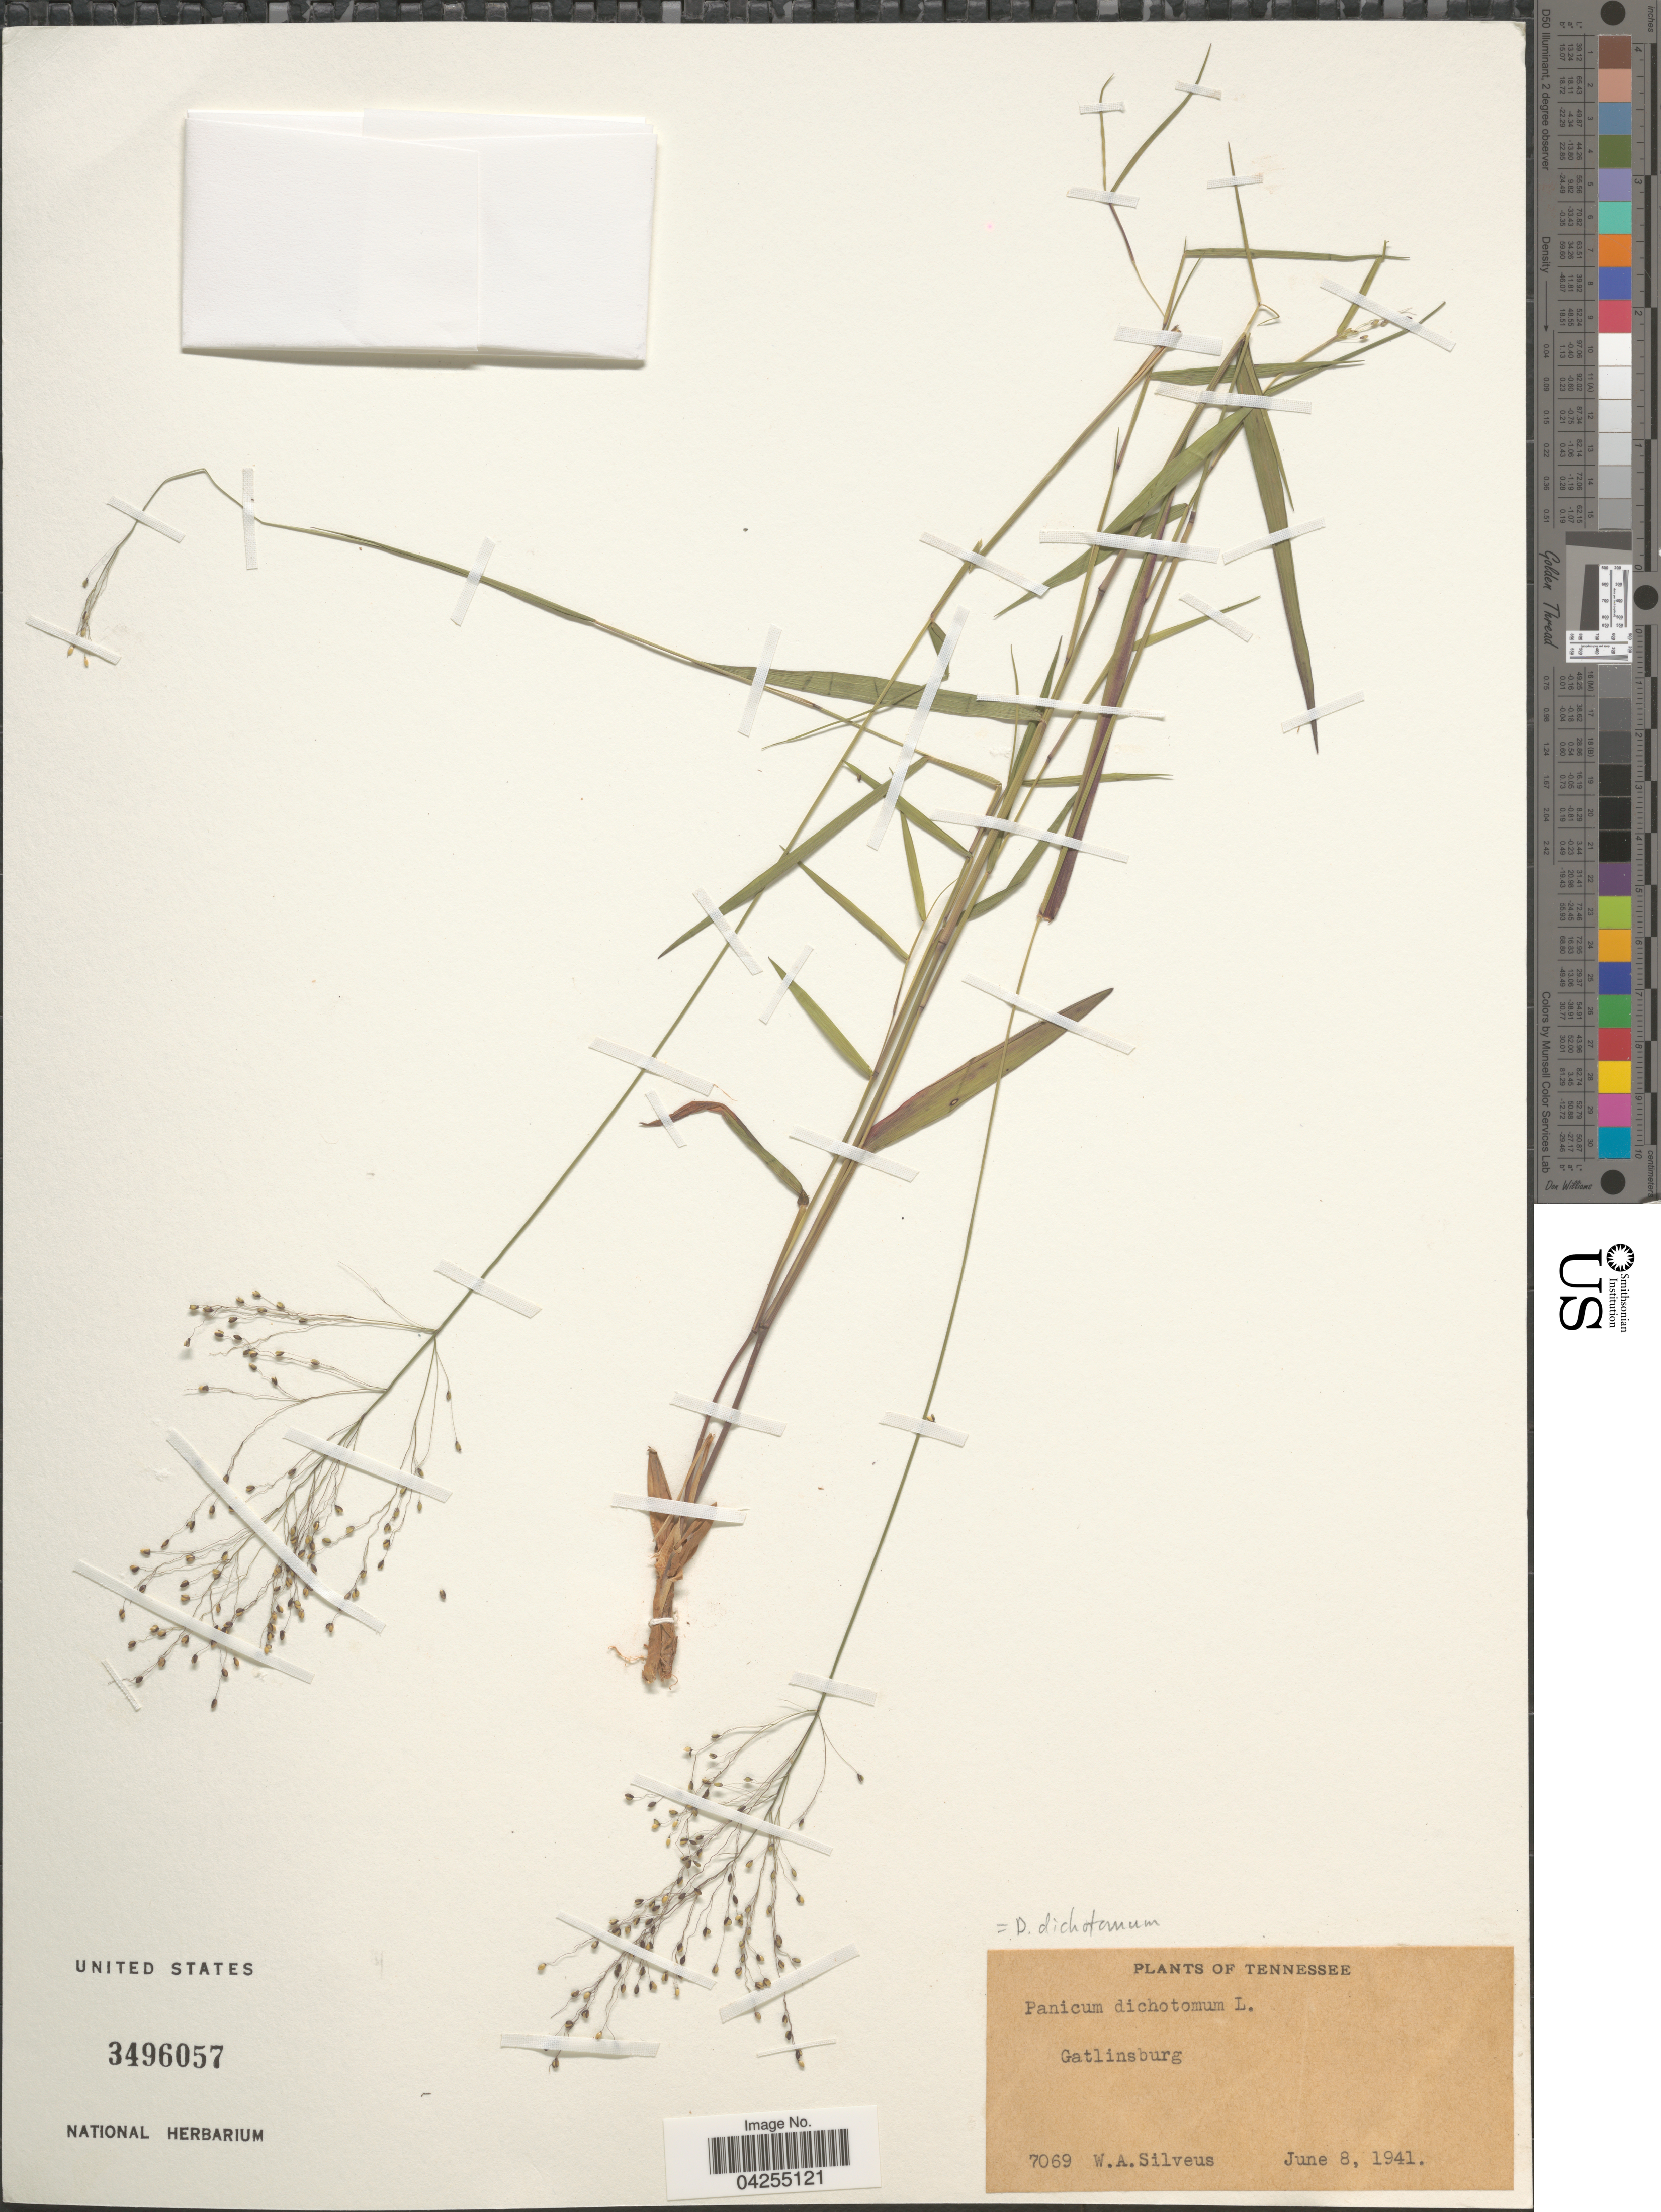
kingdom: Plantae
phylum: Tracheophyta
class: Liliopsida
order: Poales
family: Poaceae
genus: Dichanthelium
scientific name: Dichanthelium dichotomum var. dichotomum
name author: (L.) Gould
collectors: W. Silveus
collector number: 7069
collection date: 1941-06-08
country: United States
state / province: Tennessee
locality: Gatlinsburg.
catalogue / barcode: US 3496057